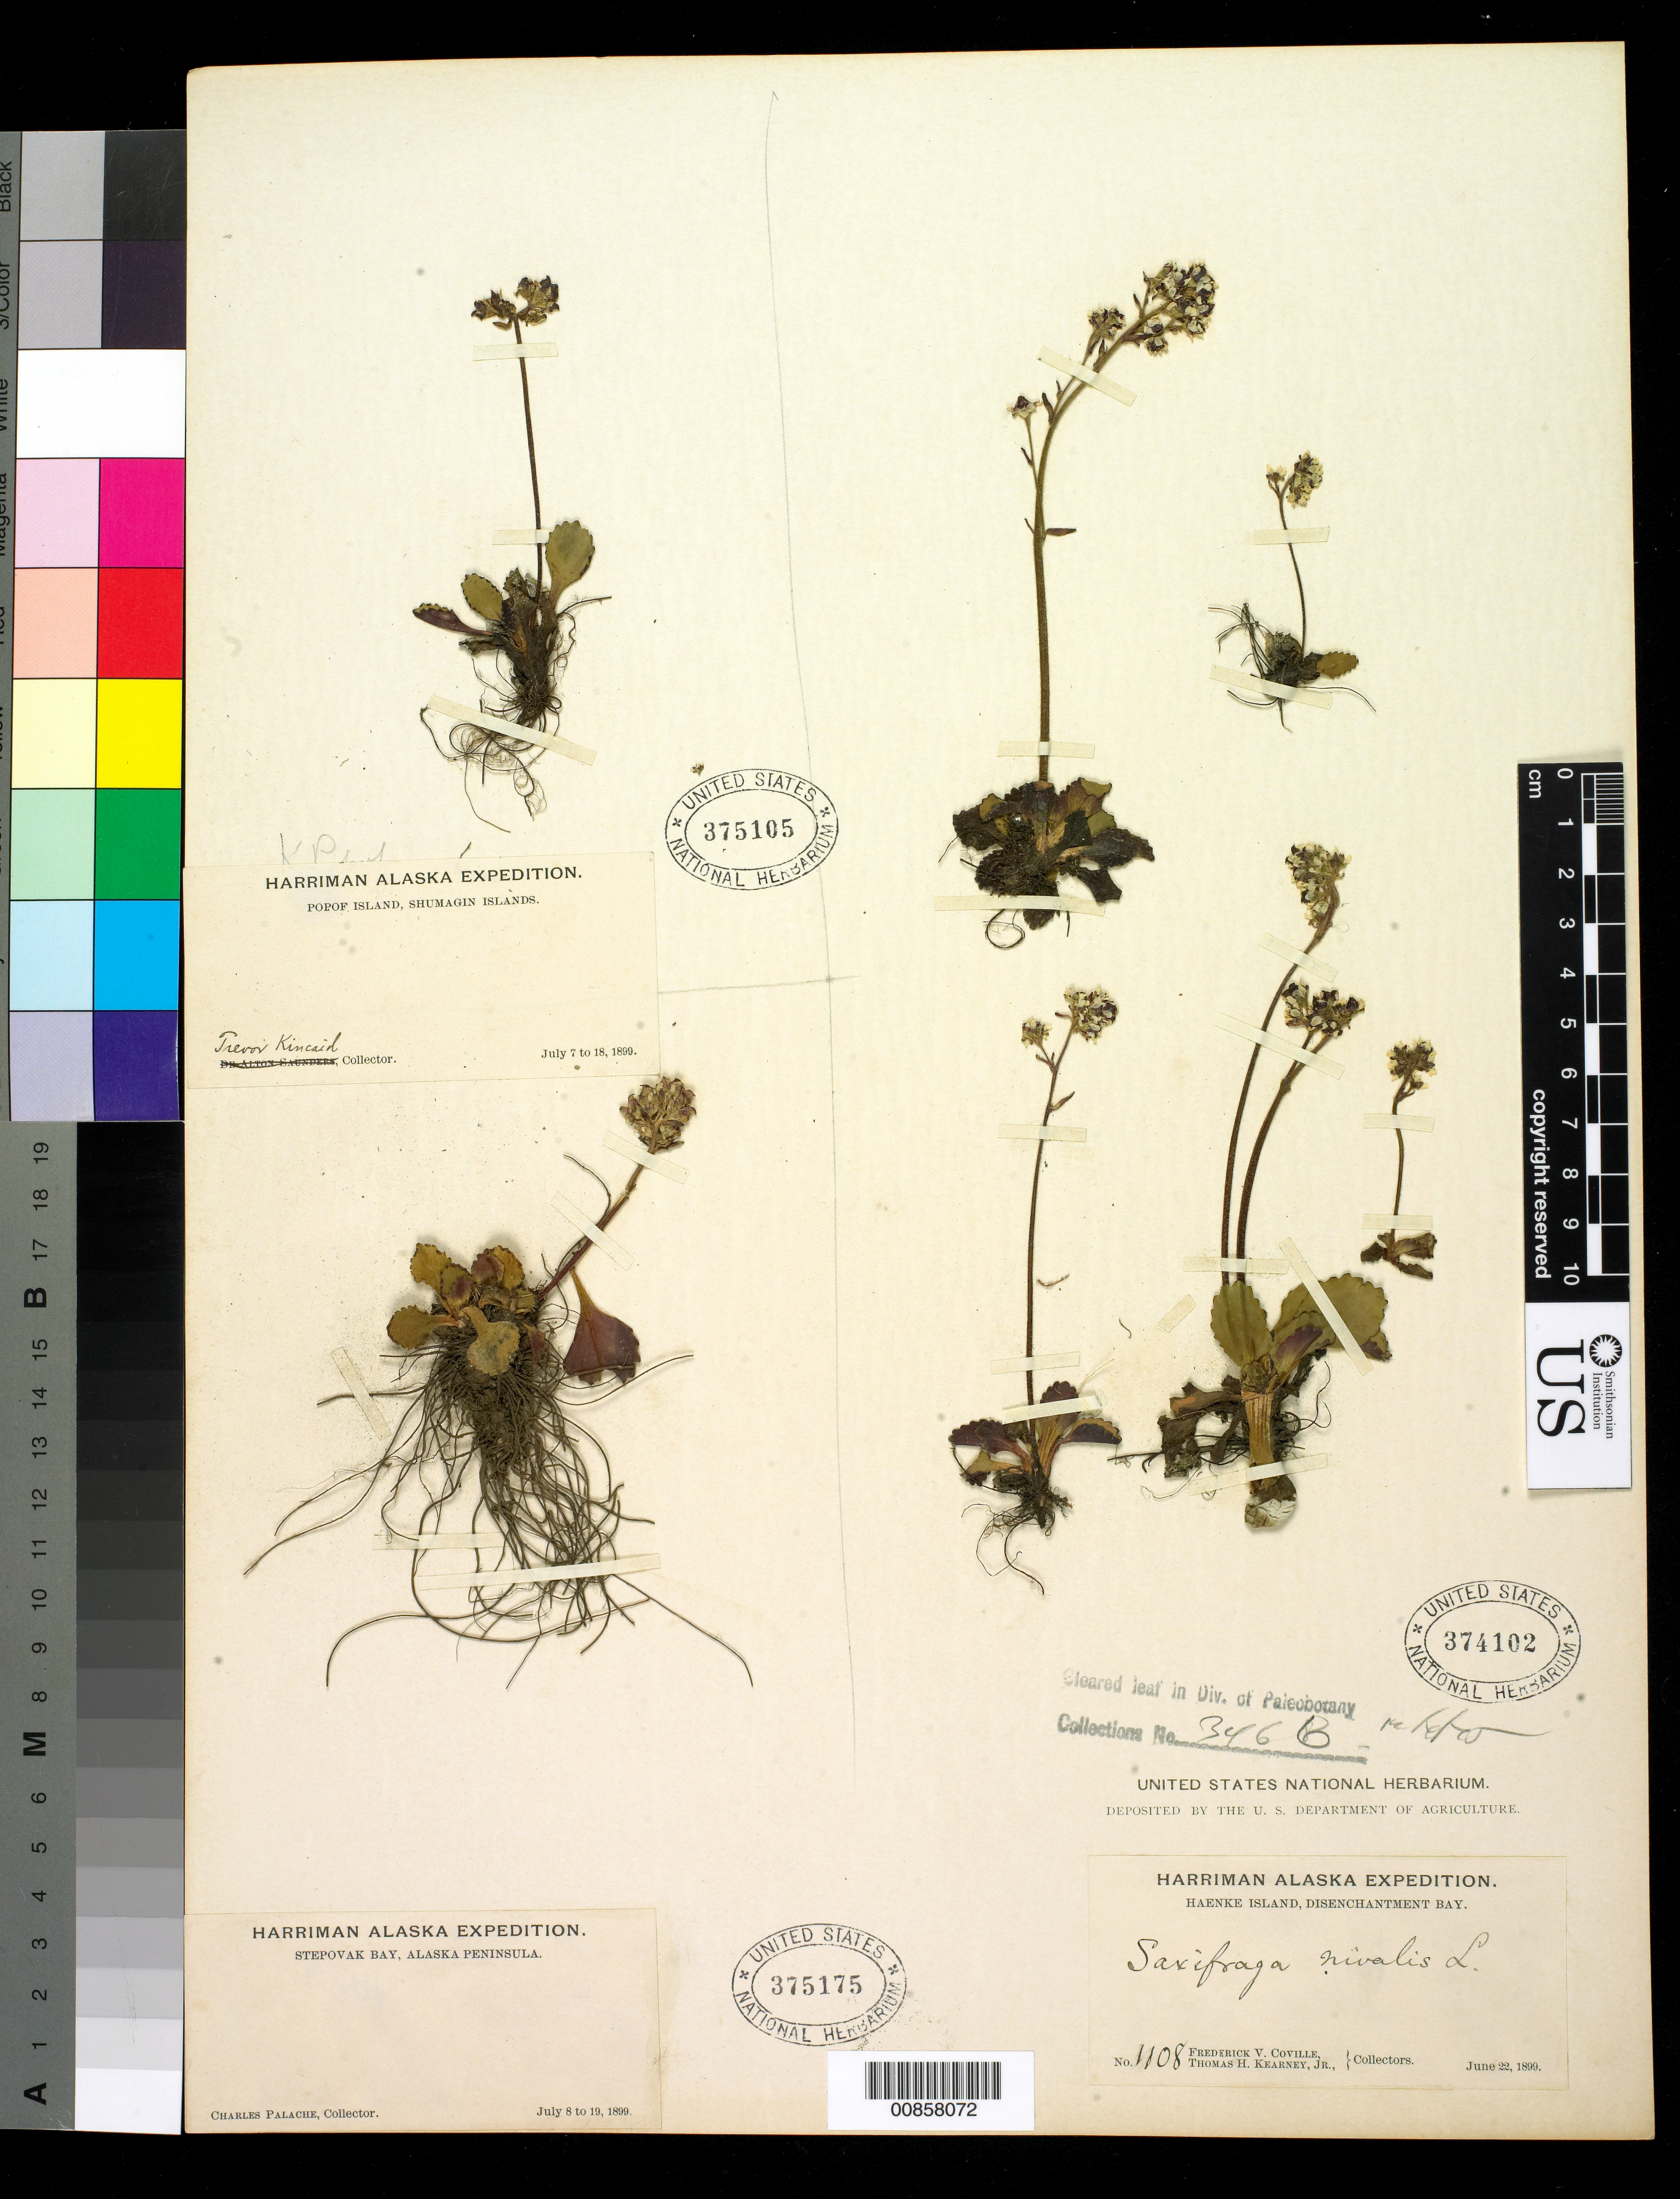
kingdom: Plantae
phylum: Tracheophyta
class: Magnoliopsida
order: Saxifragales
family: Saxifragaceae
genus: Micranthes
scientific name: Micranthes nivalis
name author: (L.) Small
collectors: F. V. Coville & T. H. Kearney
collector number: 1108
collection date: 1899-06-22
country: United States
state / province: Alaska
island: Haenke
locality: Disenchantment Bay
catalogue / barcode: US 374102